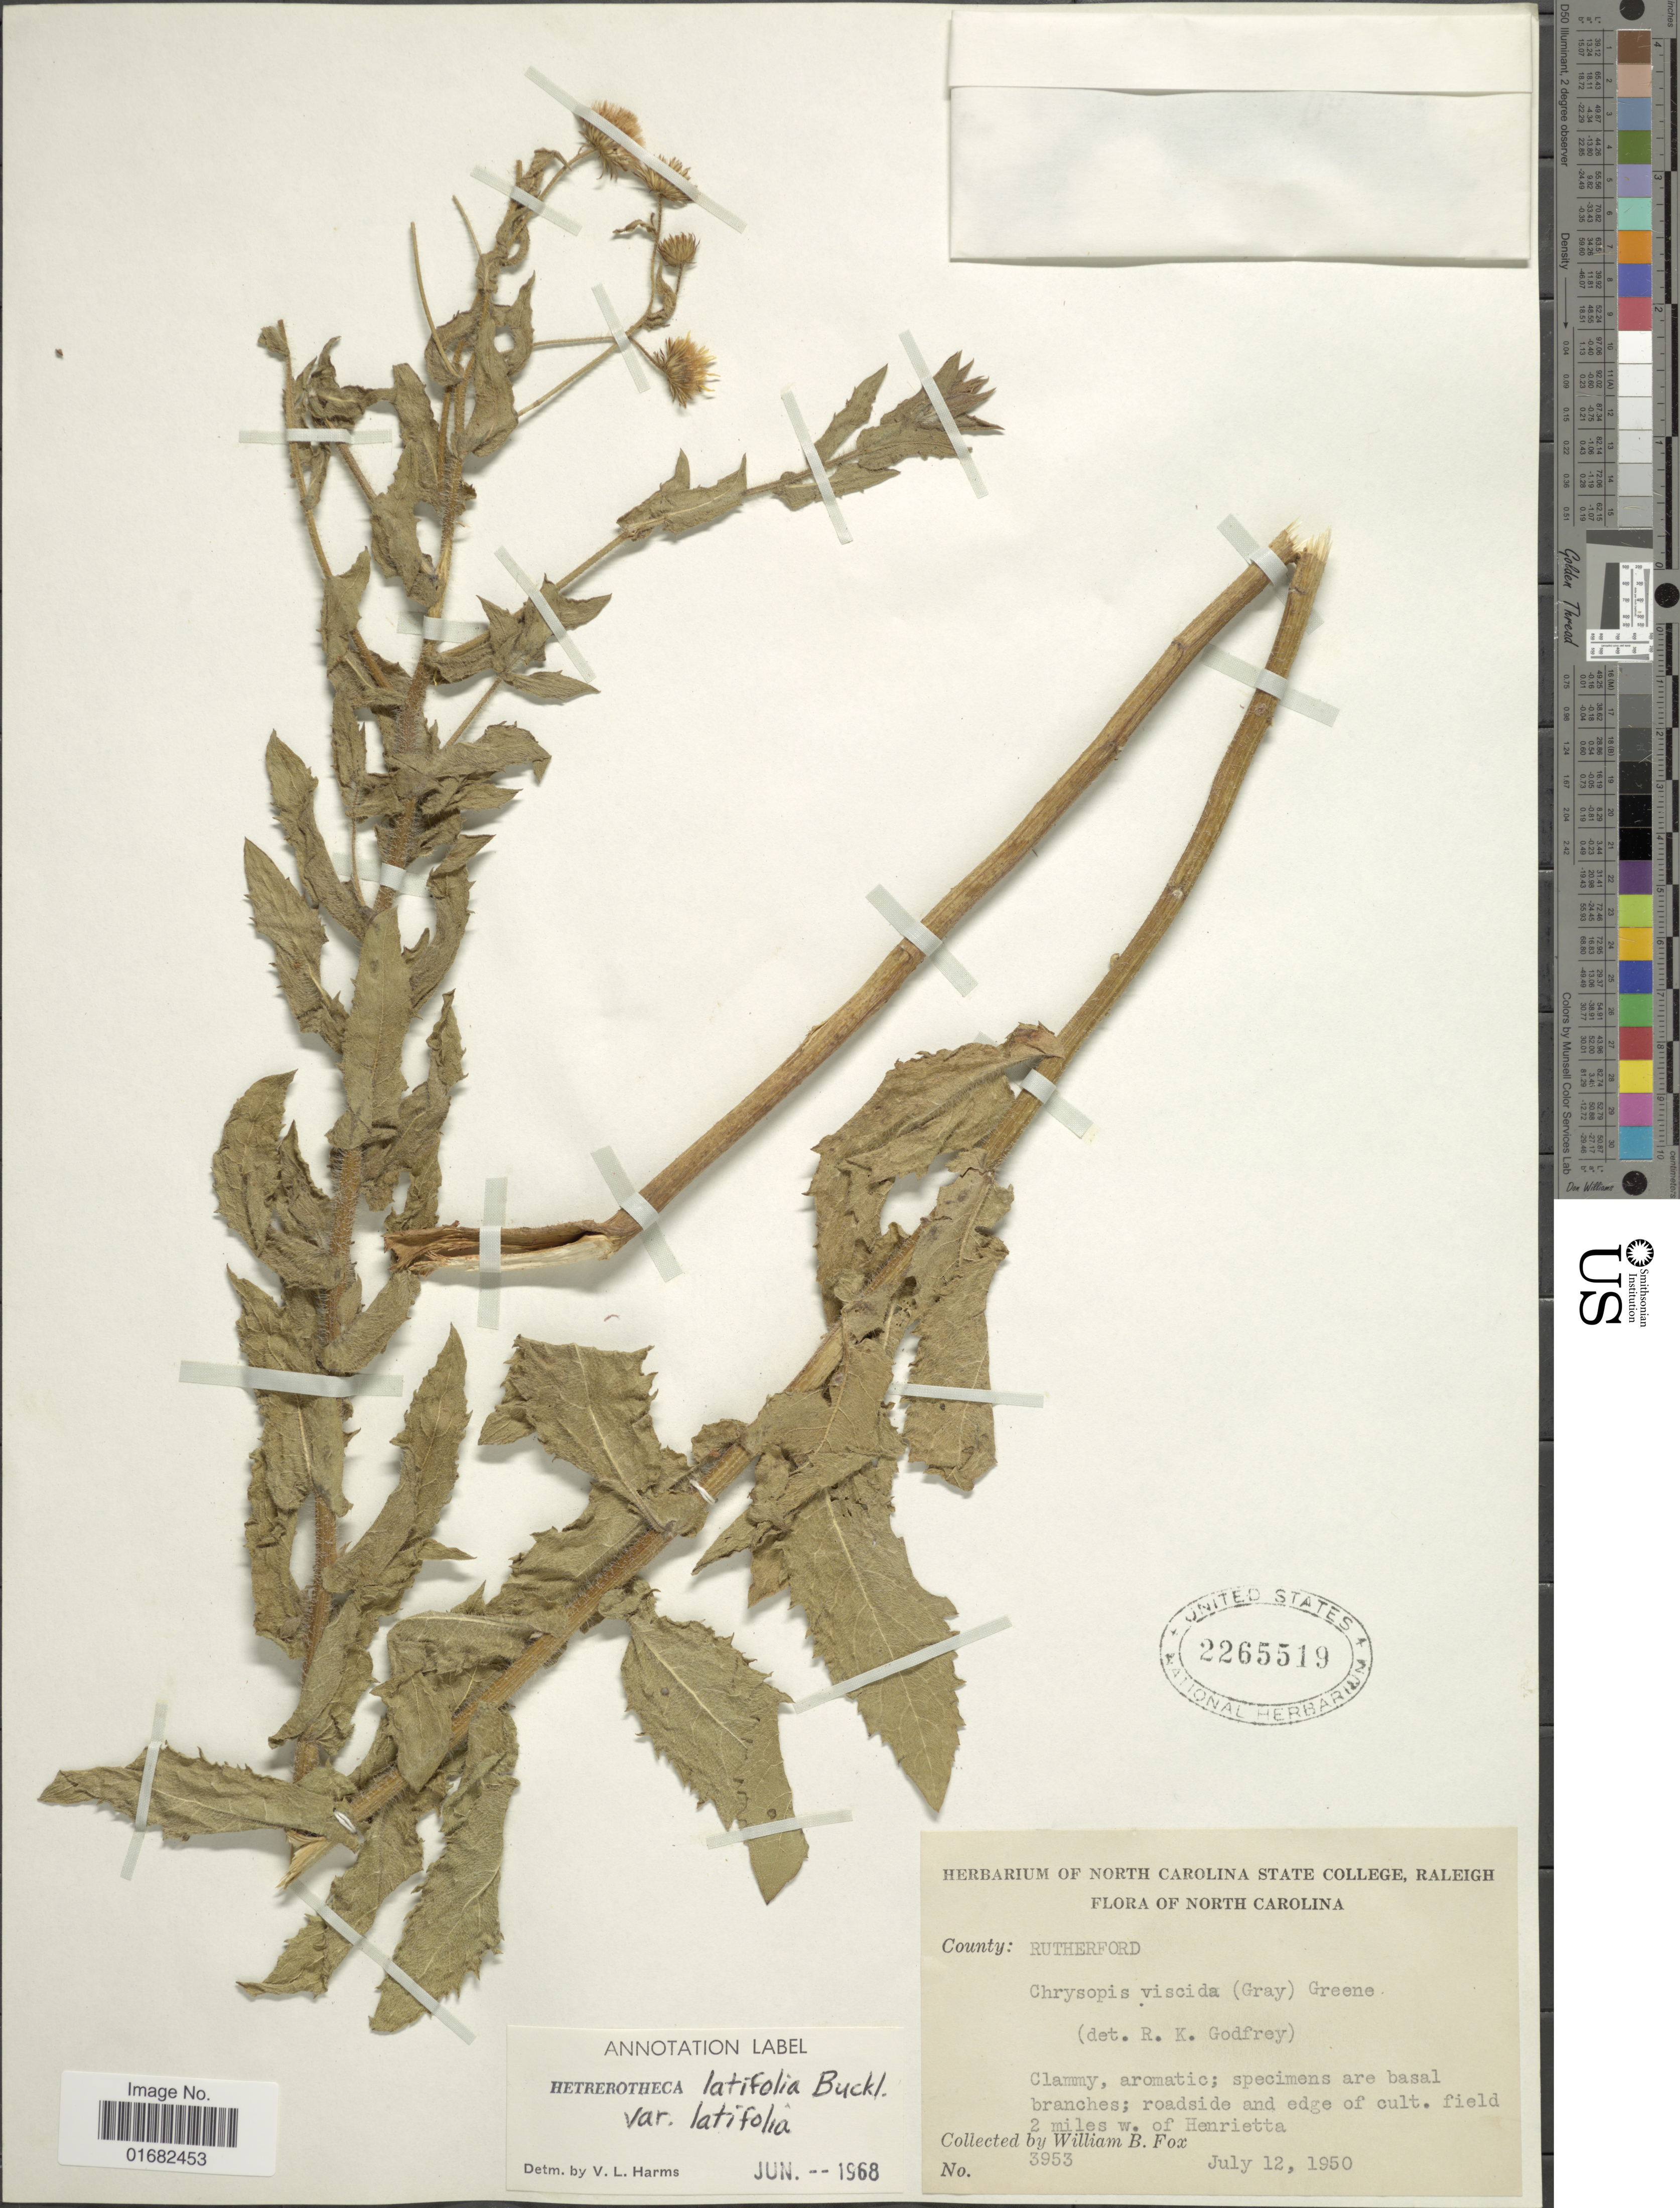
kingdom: Plantae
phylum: Tracheophyta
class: Magnoliopsida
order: Asterales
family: Asteraceae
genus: Heterotheca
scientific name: Heterotheca latifolia var. latifolia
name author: Buckley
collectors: W. B. Fox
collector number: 3953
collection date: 1950-07-12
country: United States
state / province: North Carolina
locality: County: Rutherford. field 2 miles w. of Henrietta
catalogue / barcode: US 2265519